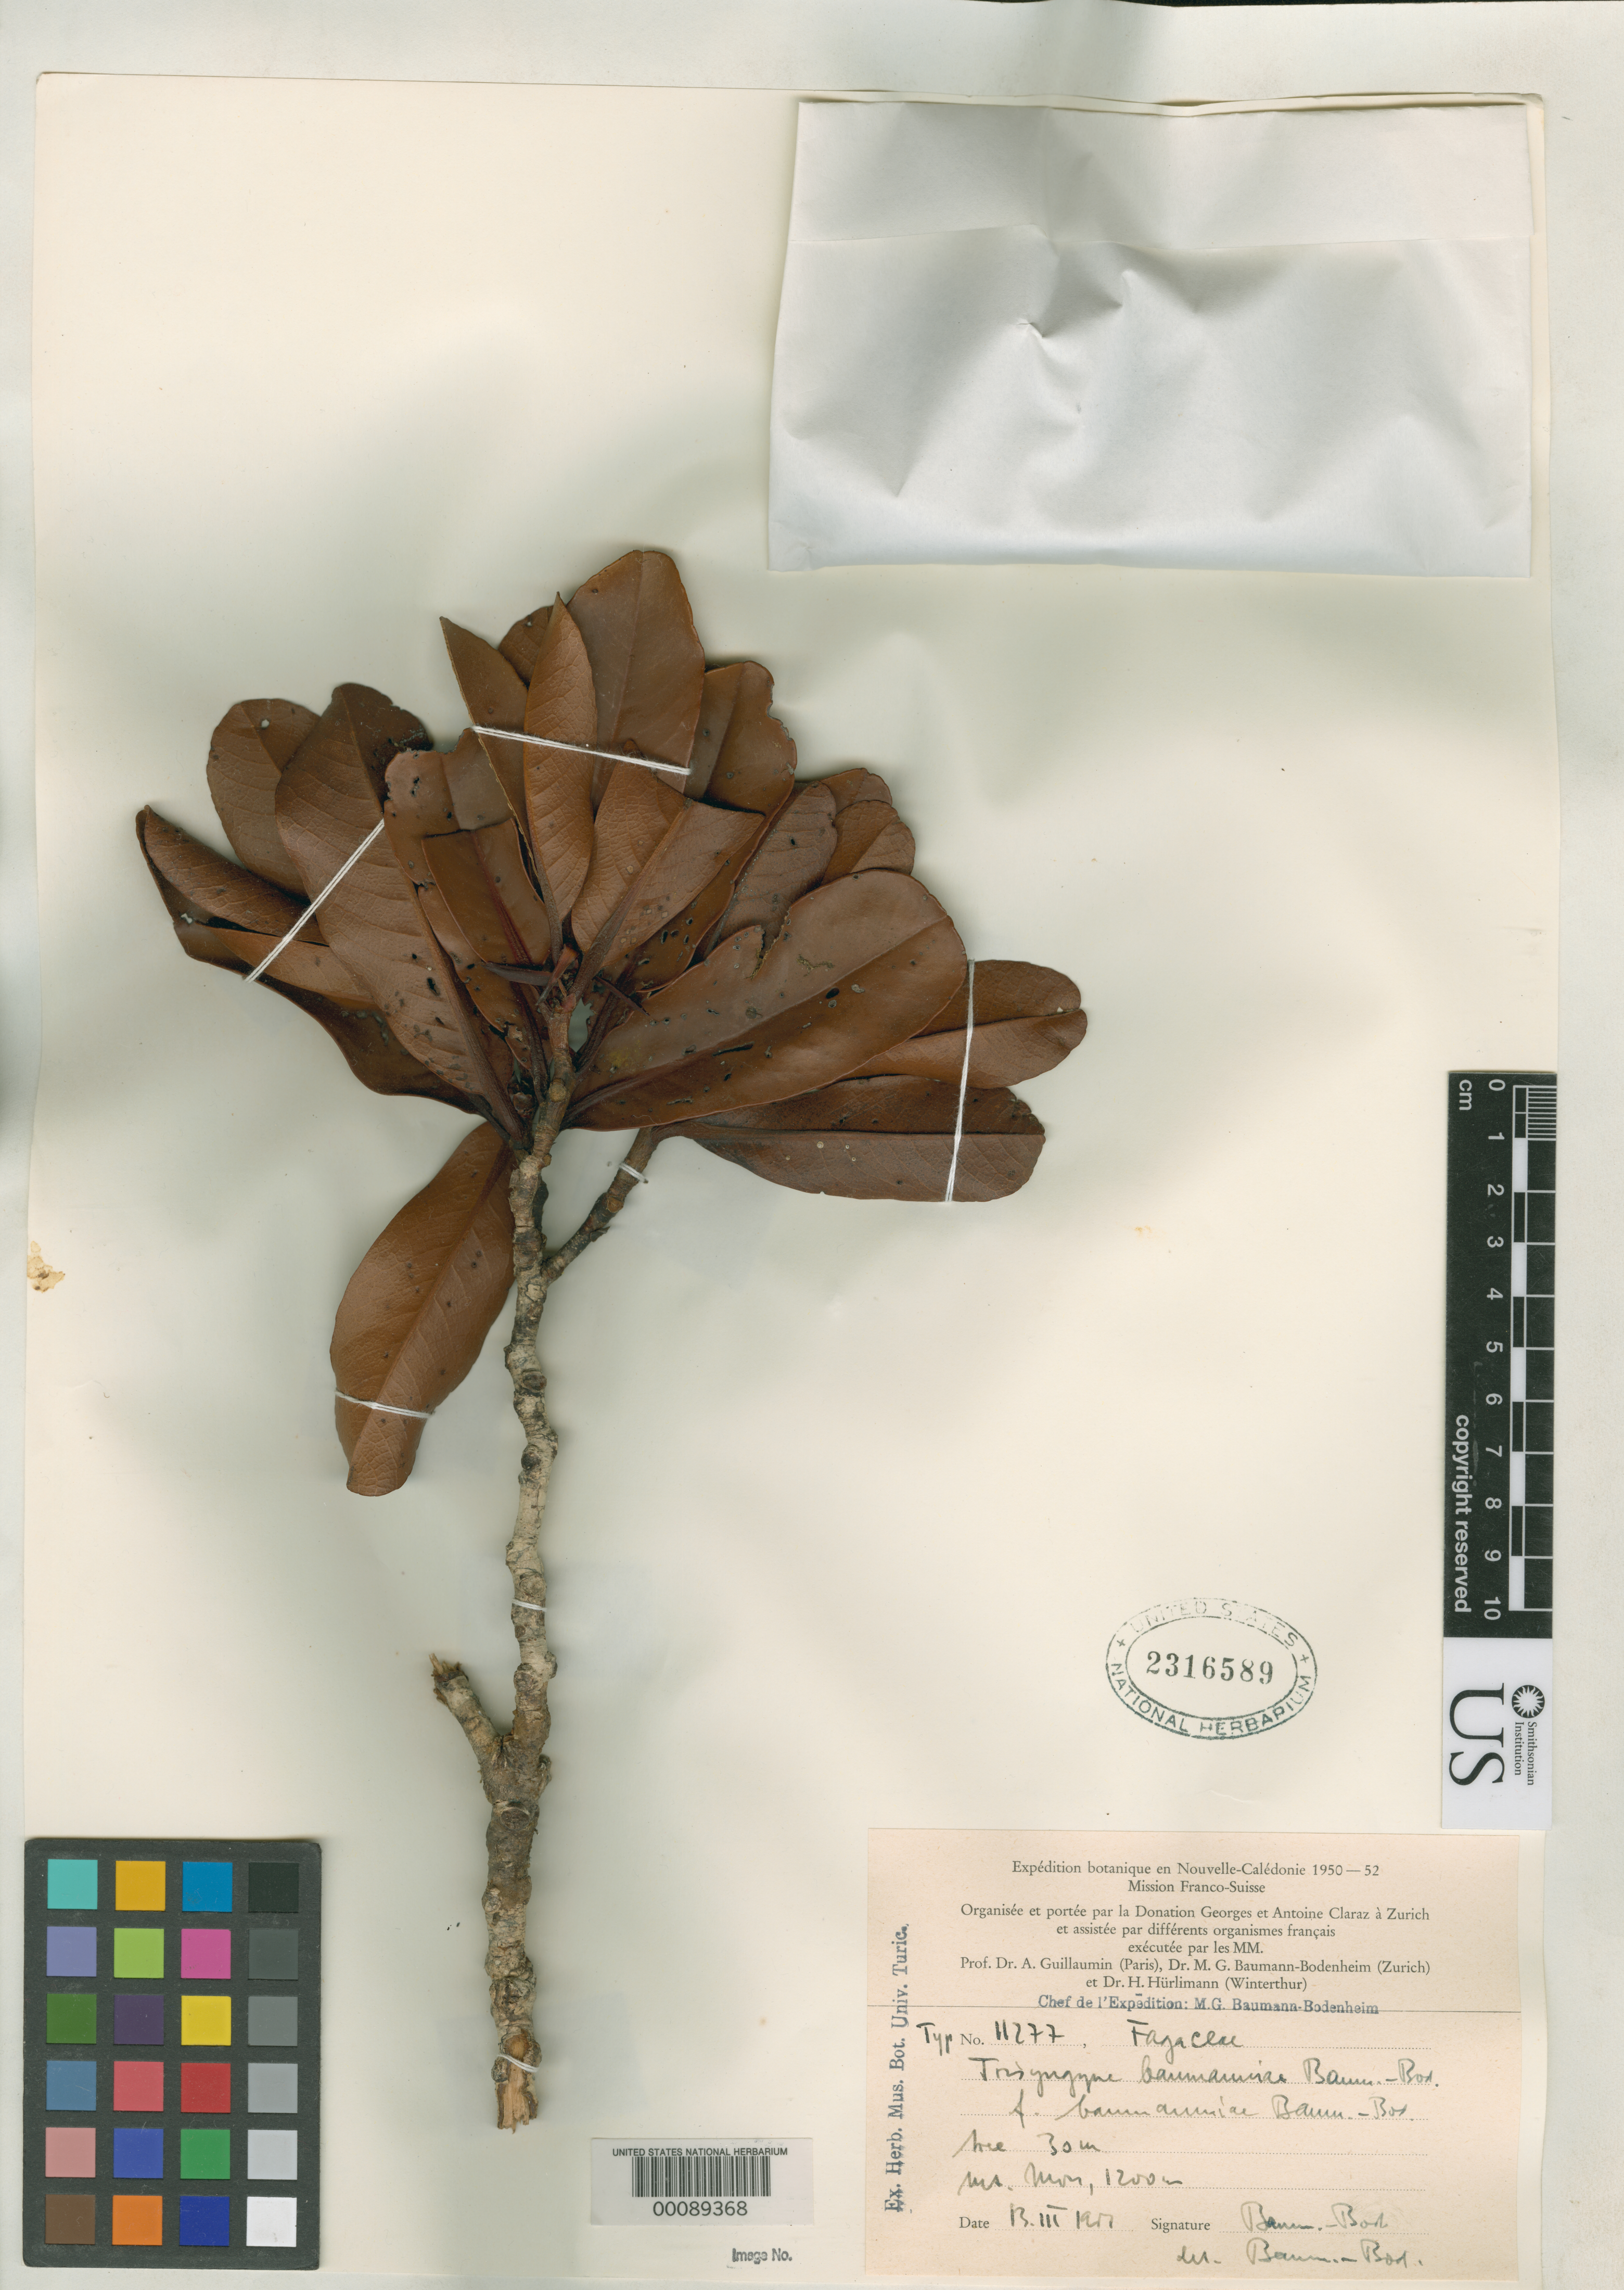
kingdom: Plantae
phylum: Tracheophyta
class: Magnoliopsida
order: Fagales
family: Nothofagaceae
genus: Trisyngyne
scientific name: Trisyngyne baumanniae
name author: Baum.-Bod.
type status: Isotype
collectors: M. G. Baumann-Bodenheim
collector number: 11277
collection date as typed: Mar 1951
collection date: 1951-03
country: New Caledonia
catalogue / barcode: US 2316589